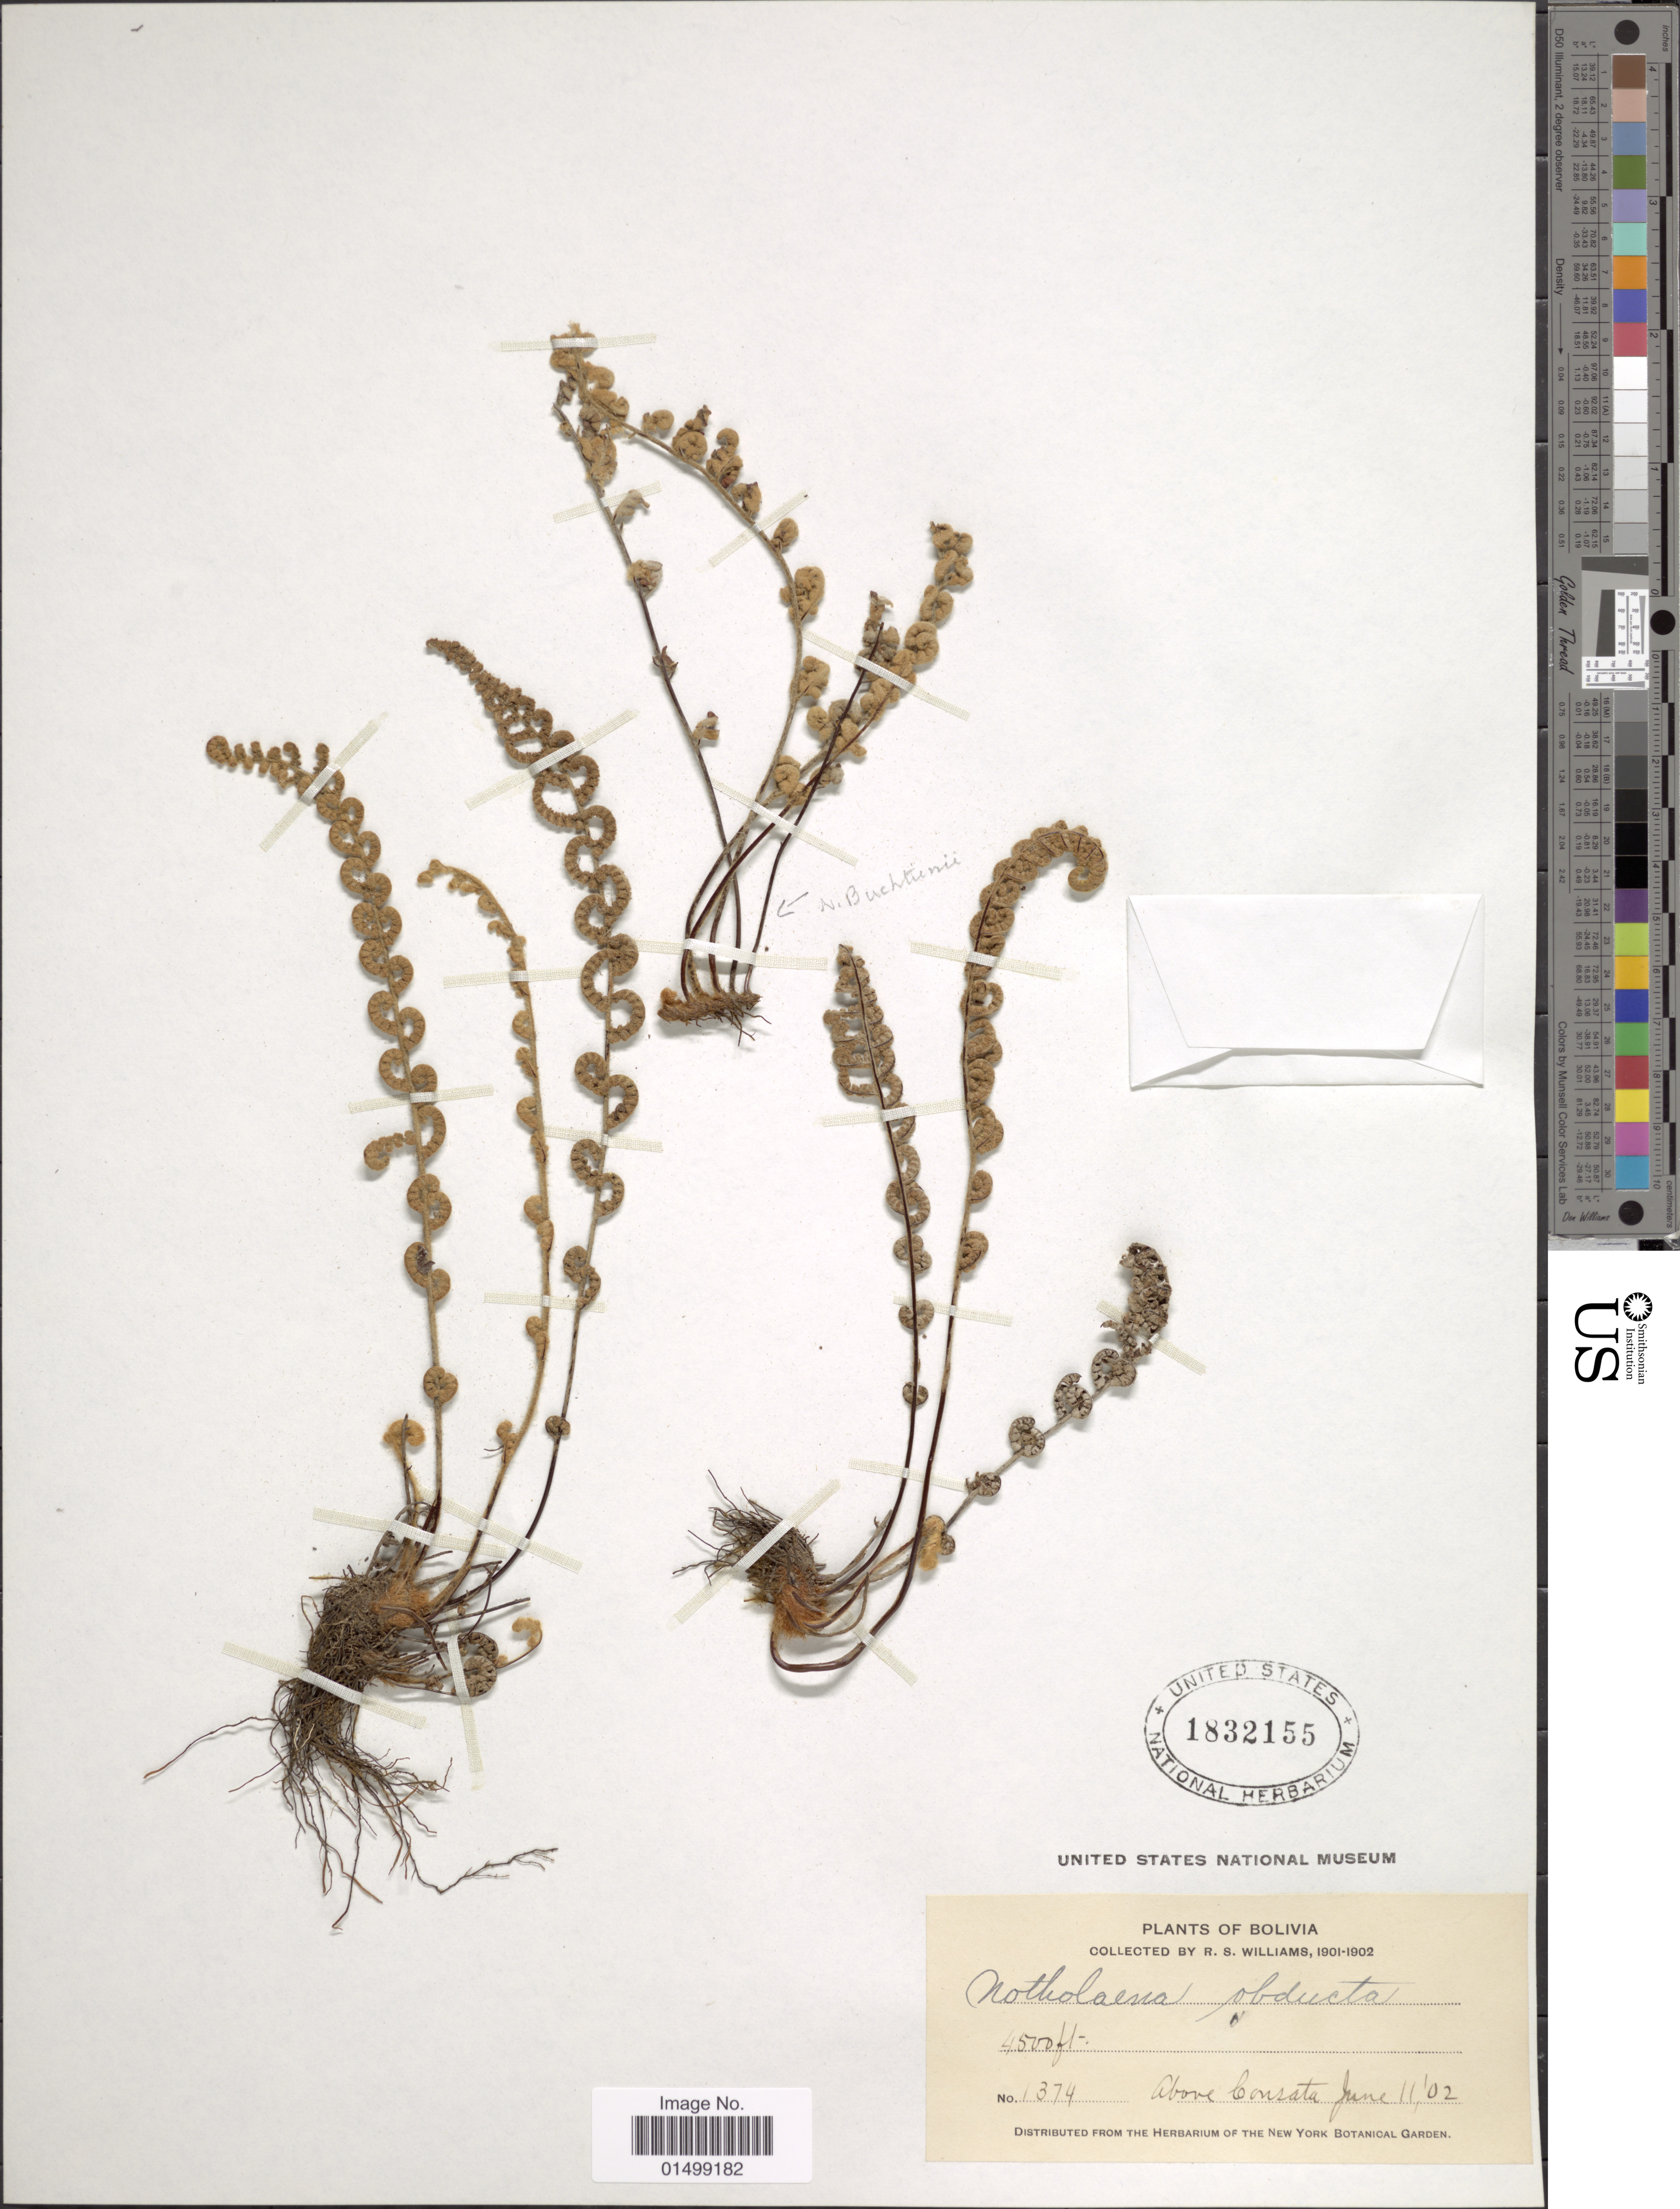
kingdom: Plantae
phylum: Tracheophyta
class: Polypodiopsida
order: Polypodiales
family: Pteridaceae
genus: Cheilanthes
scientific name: Cheilanthes obducta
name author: (Mett.) Baker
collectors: R. S. Williams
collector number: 1374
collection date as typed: June 11 '02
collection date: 1902-06-11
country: Bolivia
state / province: La Páz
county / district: Larecaja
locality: Above Consata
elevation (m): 1372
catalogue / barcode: US 1832155